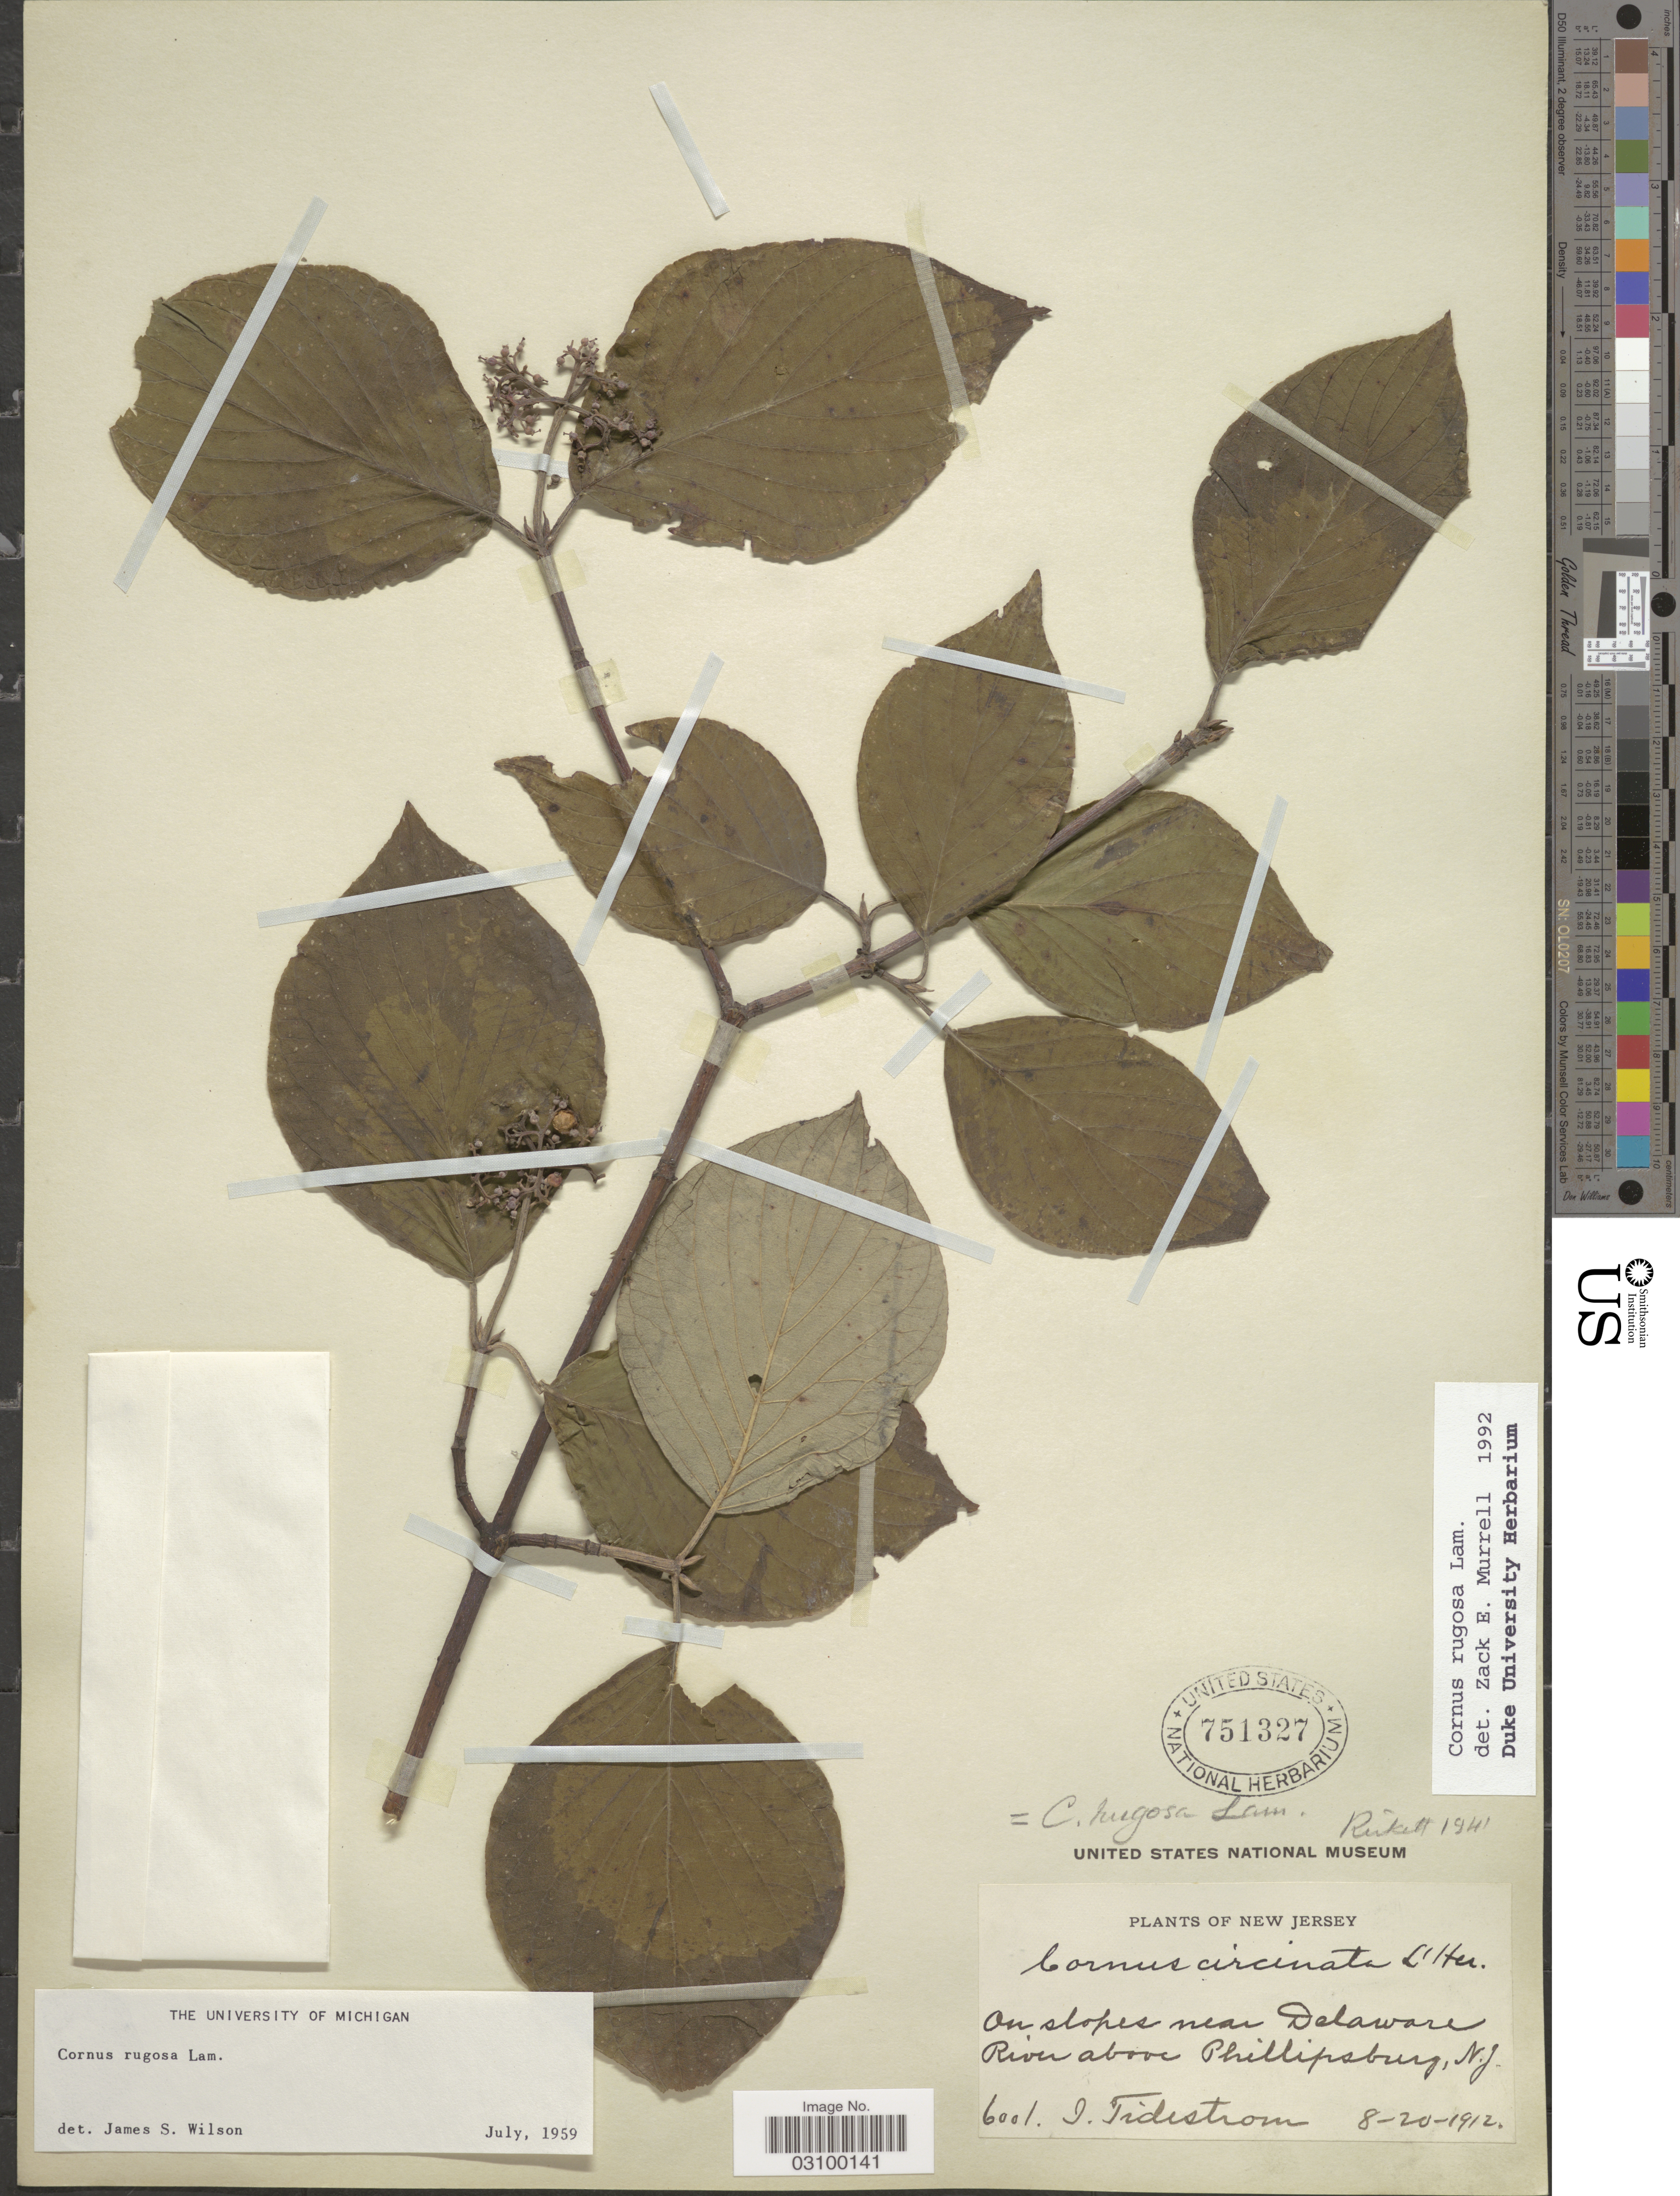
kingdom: Plantae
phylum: Tracheophyta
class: Magnoliopsida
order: Cornales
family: Cornaceae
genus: Cornus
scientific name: Cornus rugosa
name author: Lam.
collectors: I. F. Tidestrom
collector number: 6001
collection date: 1912-08-20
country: United States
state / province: New Jersey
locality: On slopes near Delaware River above Phillipsburg, N. J.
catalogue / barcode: US 751327